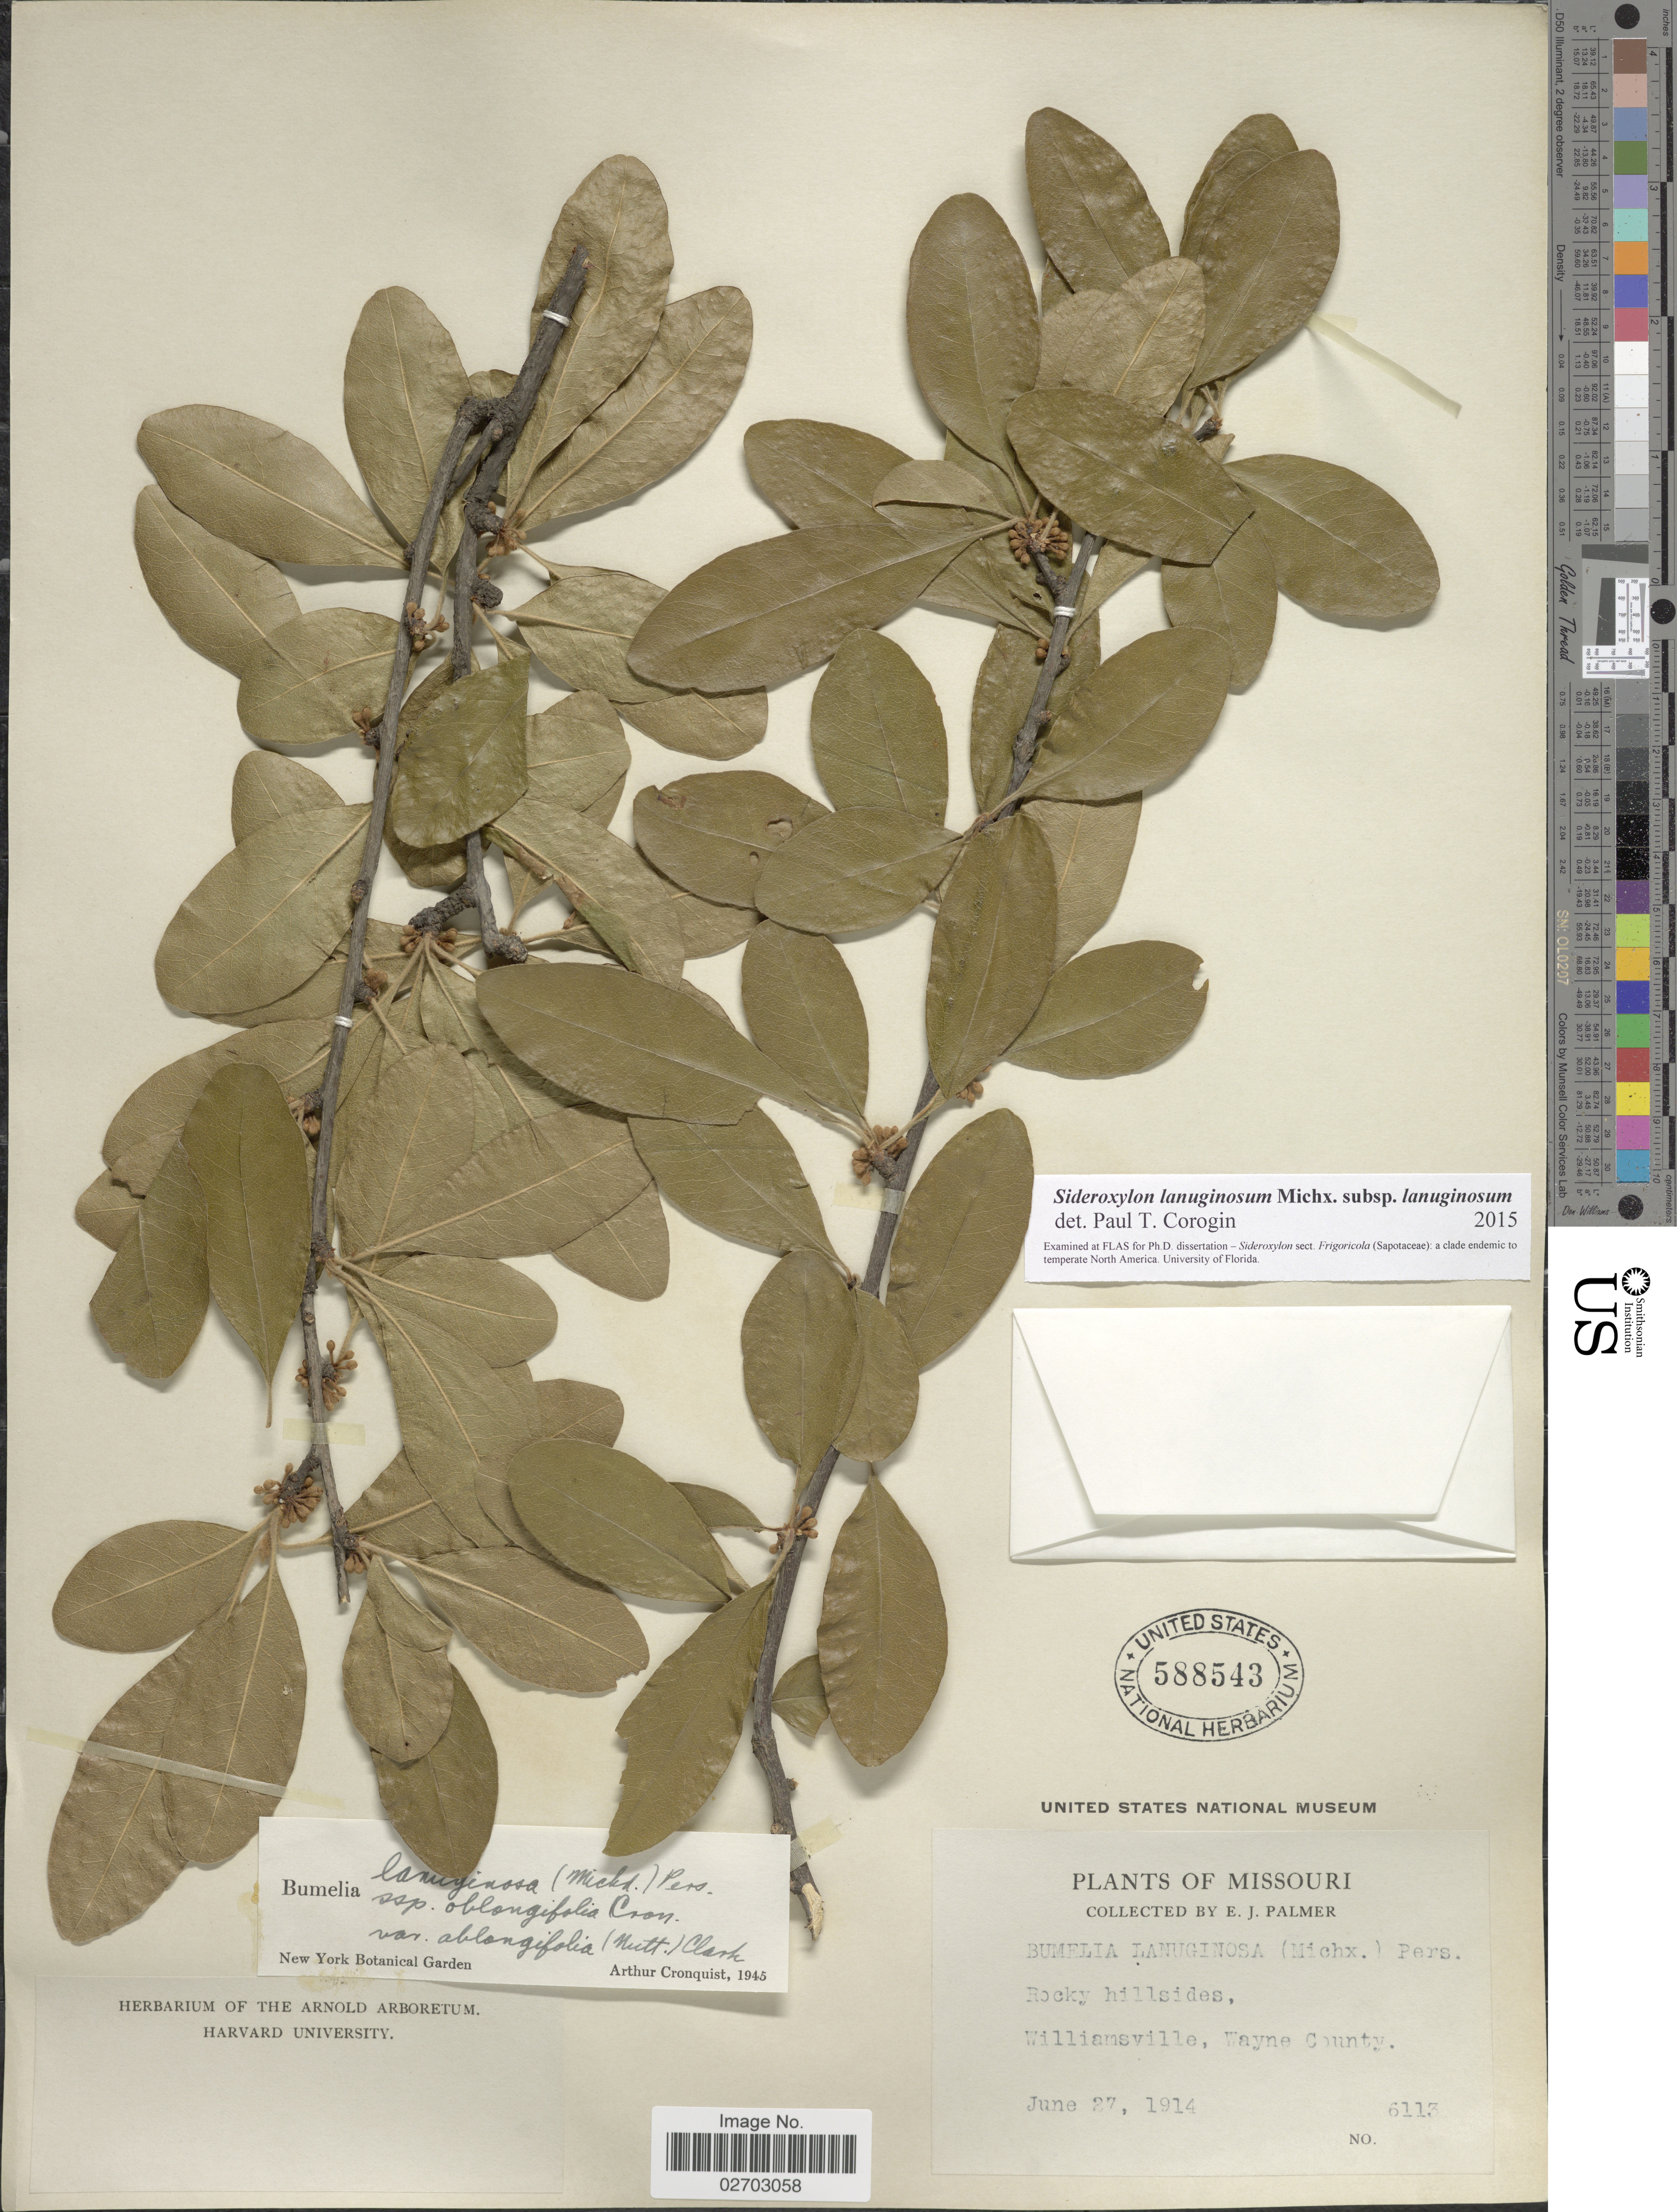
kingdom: Plantae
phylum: Tracheophyta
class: Magnoliopsida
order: Ericales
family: Sapotaceae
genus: Sideroxylon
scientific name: Sideroxylon lanuginosum subsp. lanuginosum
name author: Michx.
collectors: E. J. Palmer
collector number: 6113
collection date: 1914-06-27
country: United States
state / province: Missouri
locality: Rocky hillsides, Williamsville, Wayne County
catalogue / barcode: US 588543